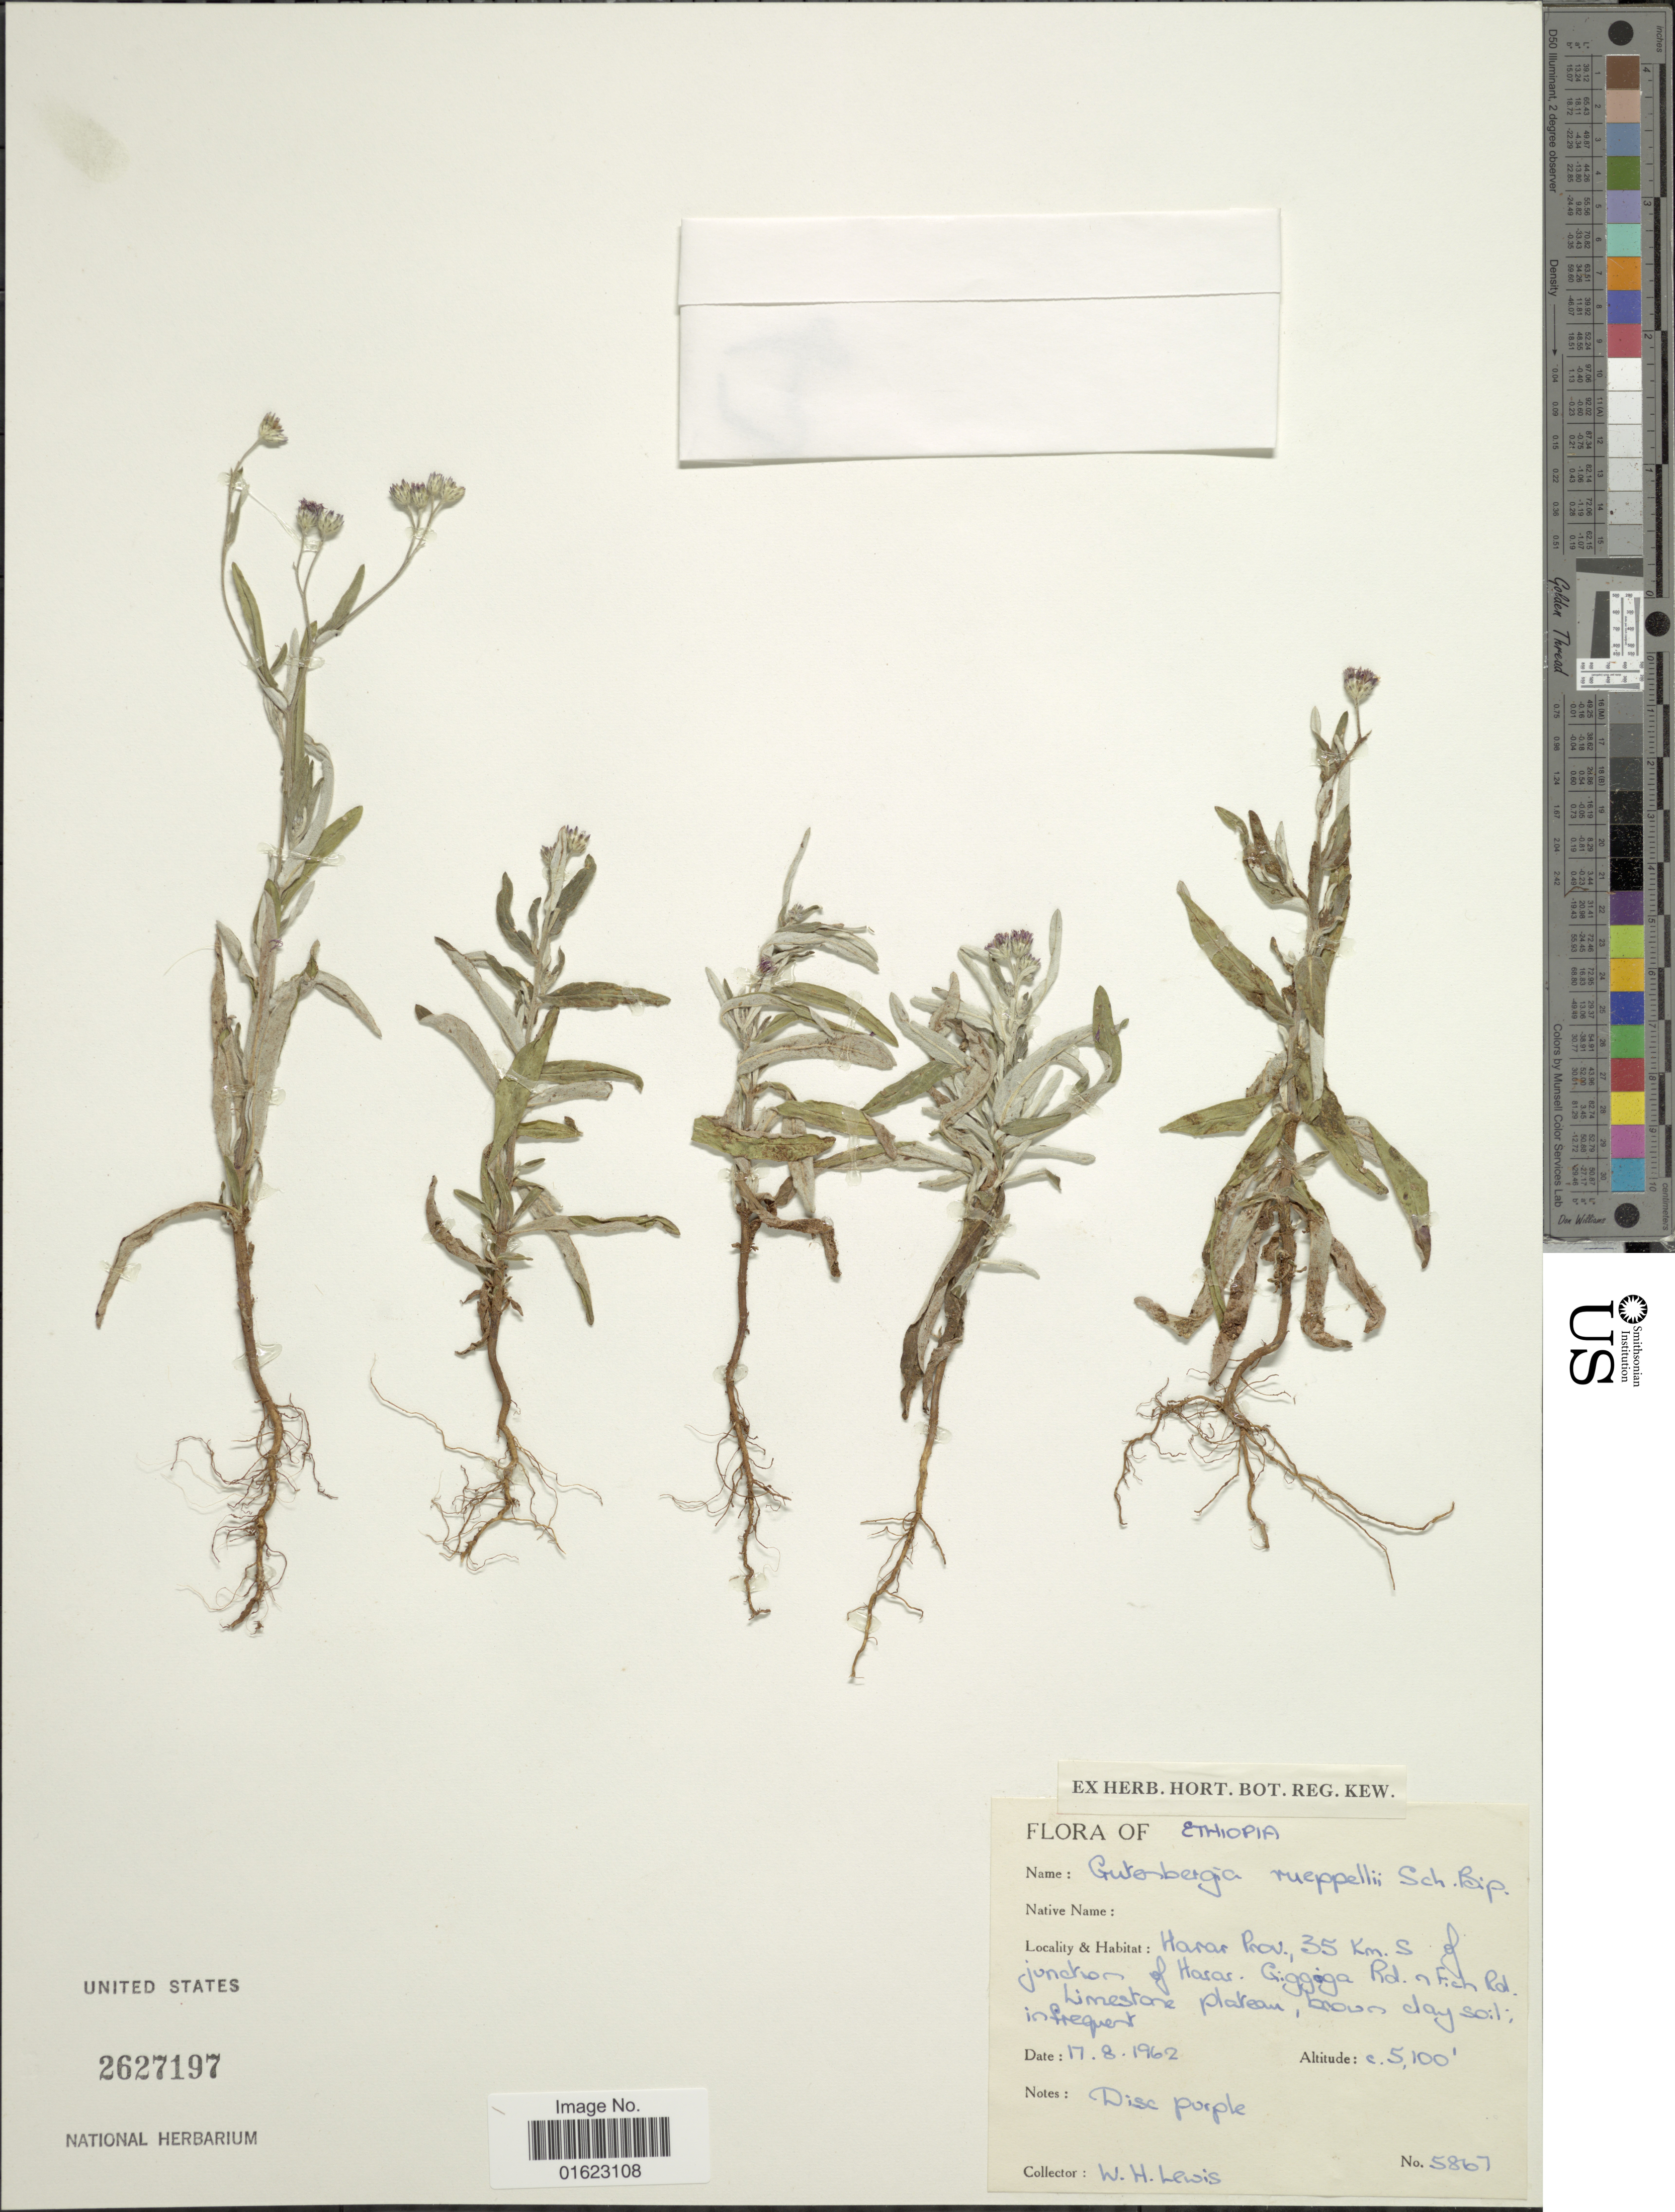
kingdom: Plantae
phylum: Tracheophyta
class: Magnoliopsida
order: Asterales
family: Asteraceae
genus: Gutenbergia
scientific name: Gutenbergia rueppellii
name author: Sch. Bip.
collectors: W. H. Lewis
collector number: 5867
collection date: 1962-08-17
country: Ethiopia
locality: Ethiopia, Harar Prov., 35 Km S. of Junction of Harar, Giggiga Rd.n. Fich Rd. Limestone plateau. [interpreted]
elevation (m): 1554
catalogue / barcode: US 2627197